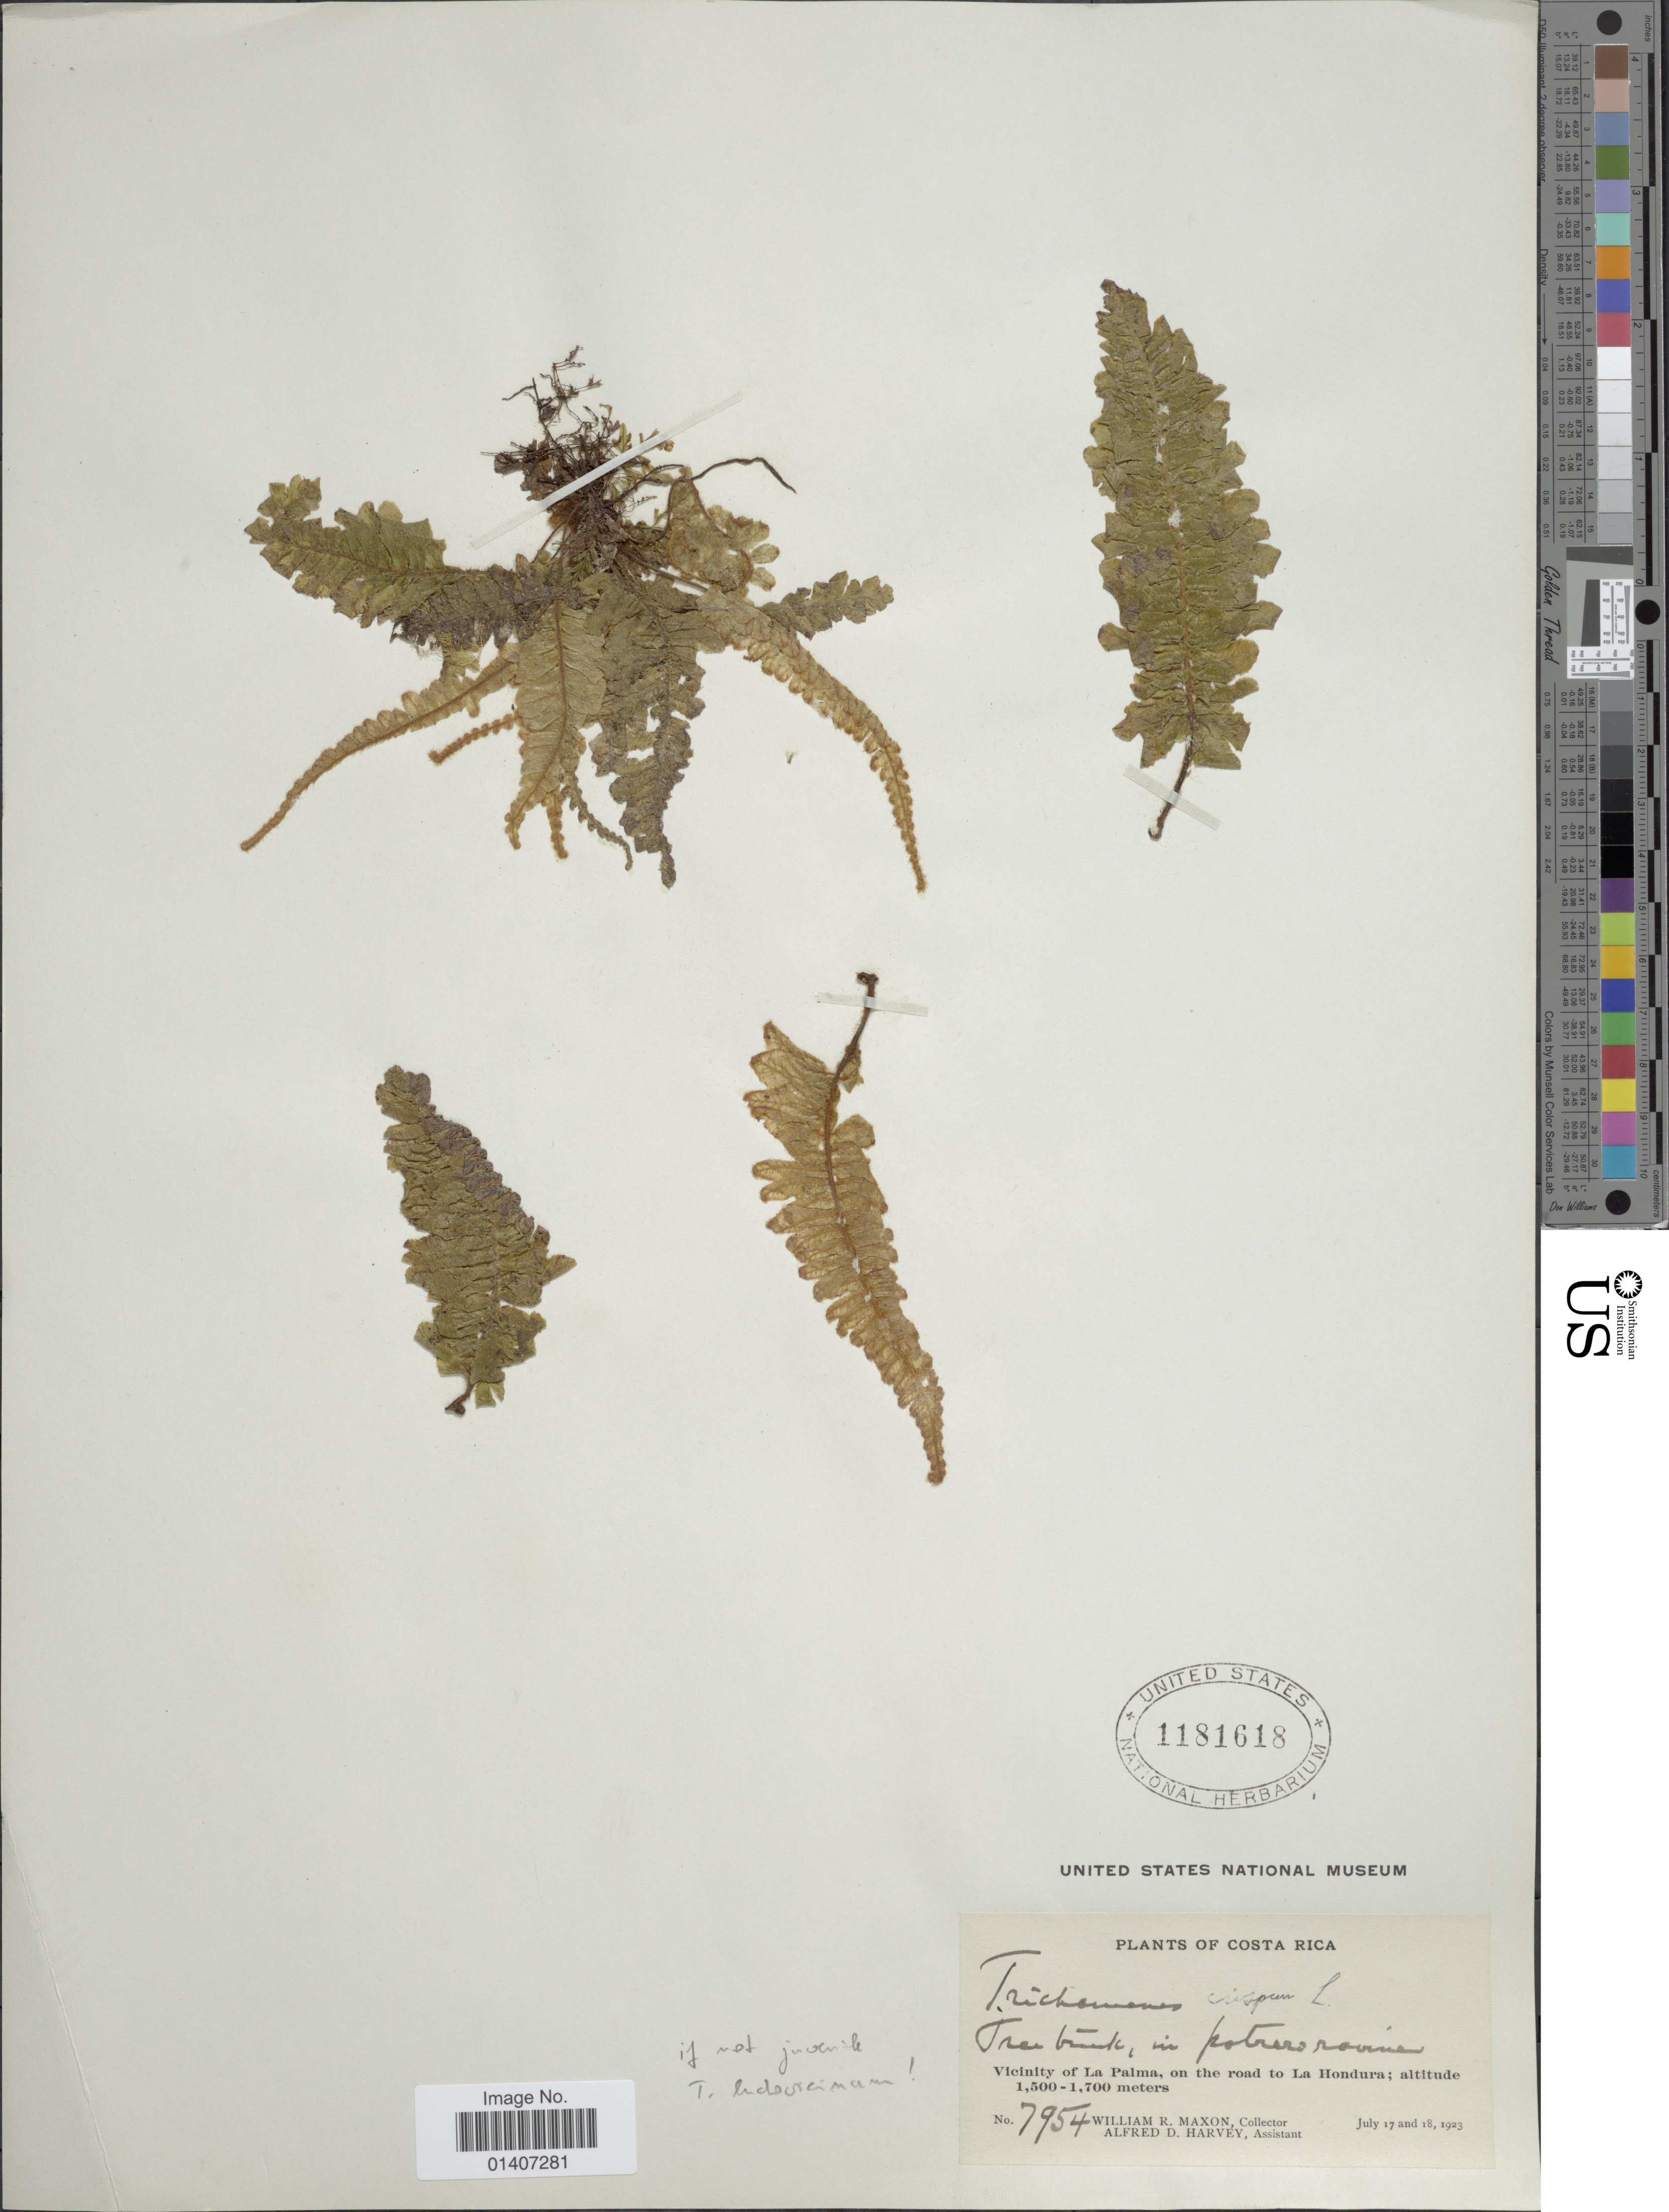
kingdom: Plantae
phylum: Tracheophyta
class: Polypodiopsida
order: Hymenophyllales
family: Hymenophyllaceae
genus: Trichomanes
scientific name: Trichomanes crispum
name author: L.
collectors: W. R. Maxon & A. D. Harvey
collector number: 7954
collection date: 1923-07-17/1923-07-18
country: Costa Rica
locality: Costa Rica, Vicinity of La Palma, on the road to La Hondura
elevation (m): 1500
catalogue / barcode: US 1181618